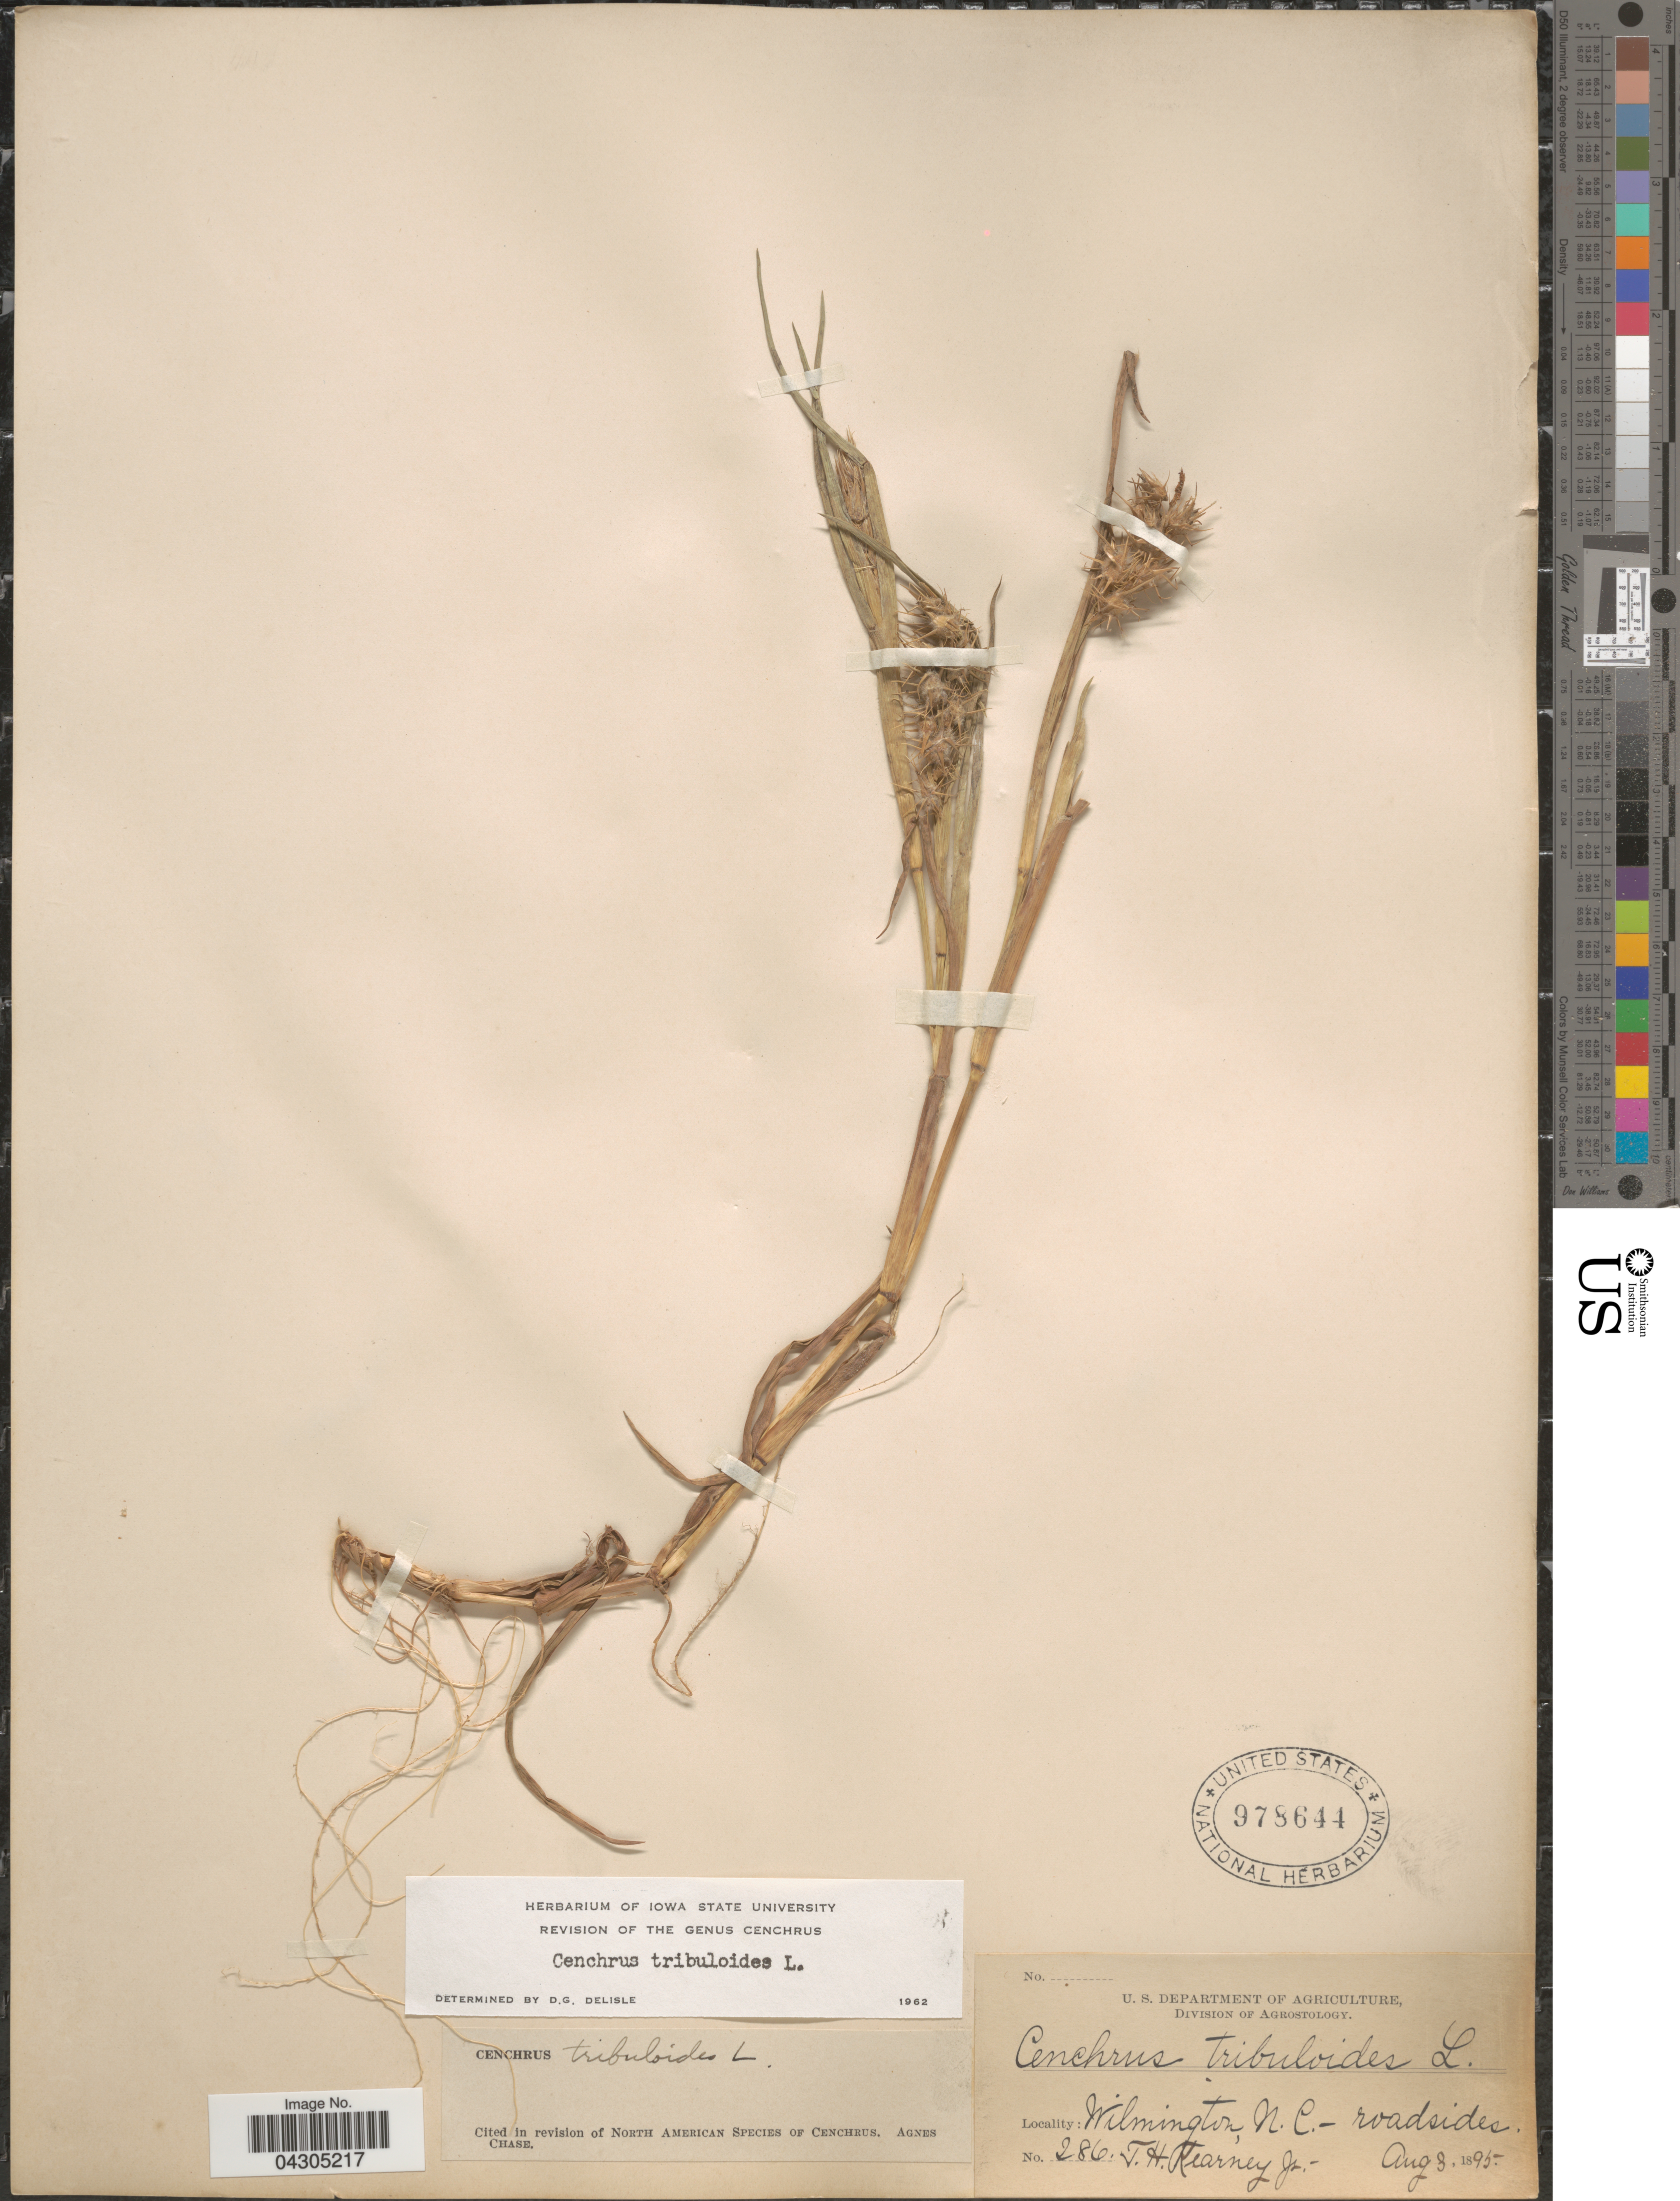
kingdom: Plantae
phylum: Tracheophyta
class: Liliopsida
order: Poales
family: Poaceae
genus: Cenchrus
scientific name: Cenchrus tribuloides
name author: L.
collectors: T. H. Kearney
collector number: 286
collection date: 1895-08-03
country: United States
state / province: North Carolina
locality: Wilmington.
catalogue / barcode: US 978644